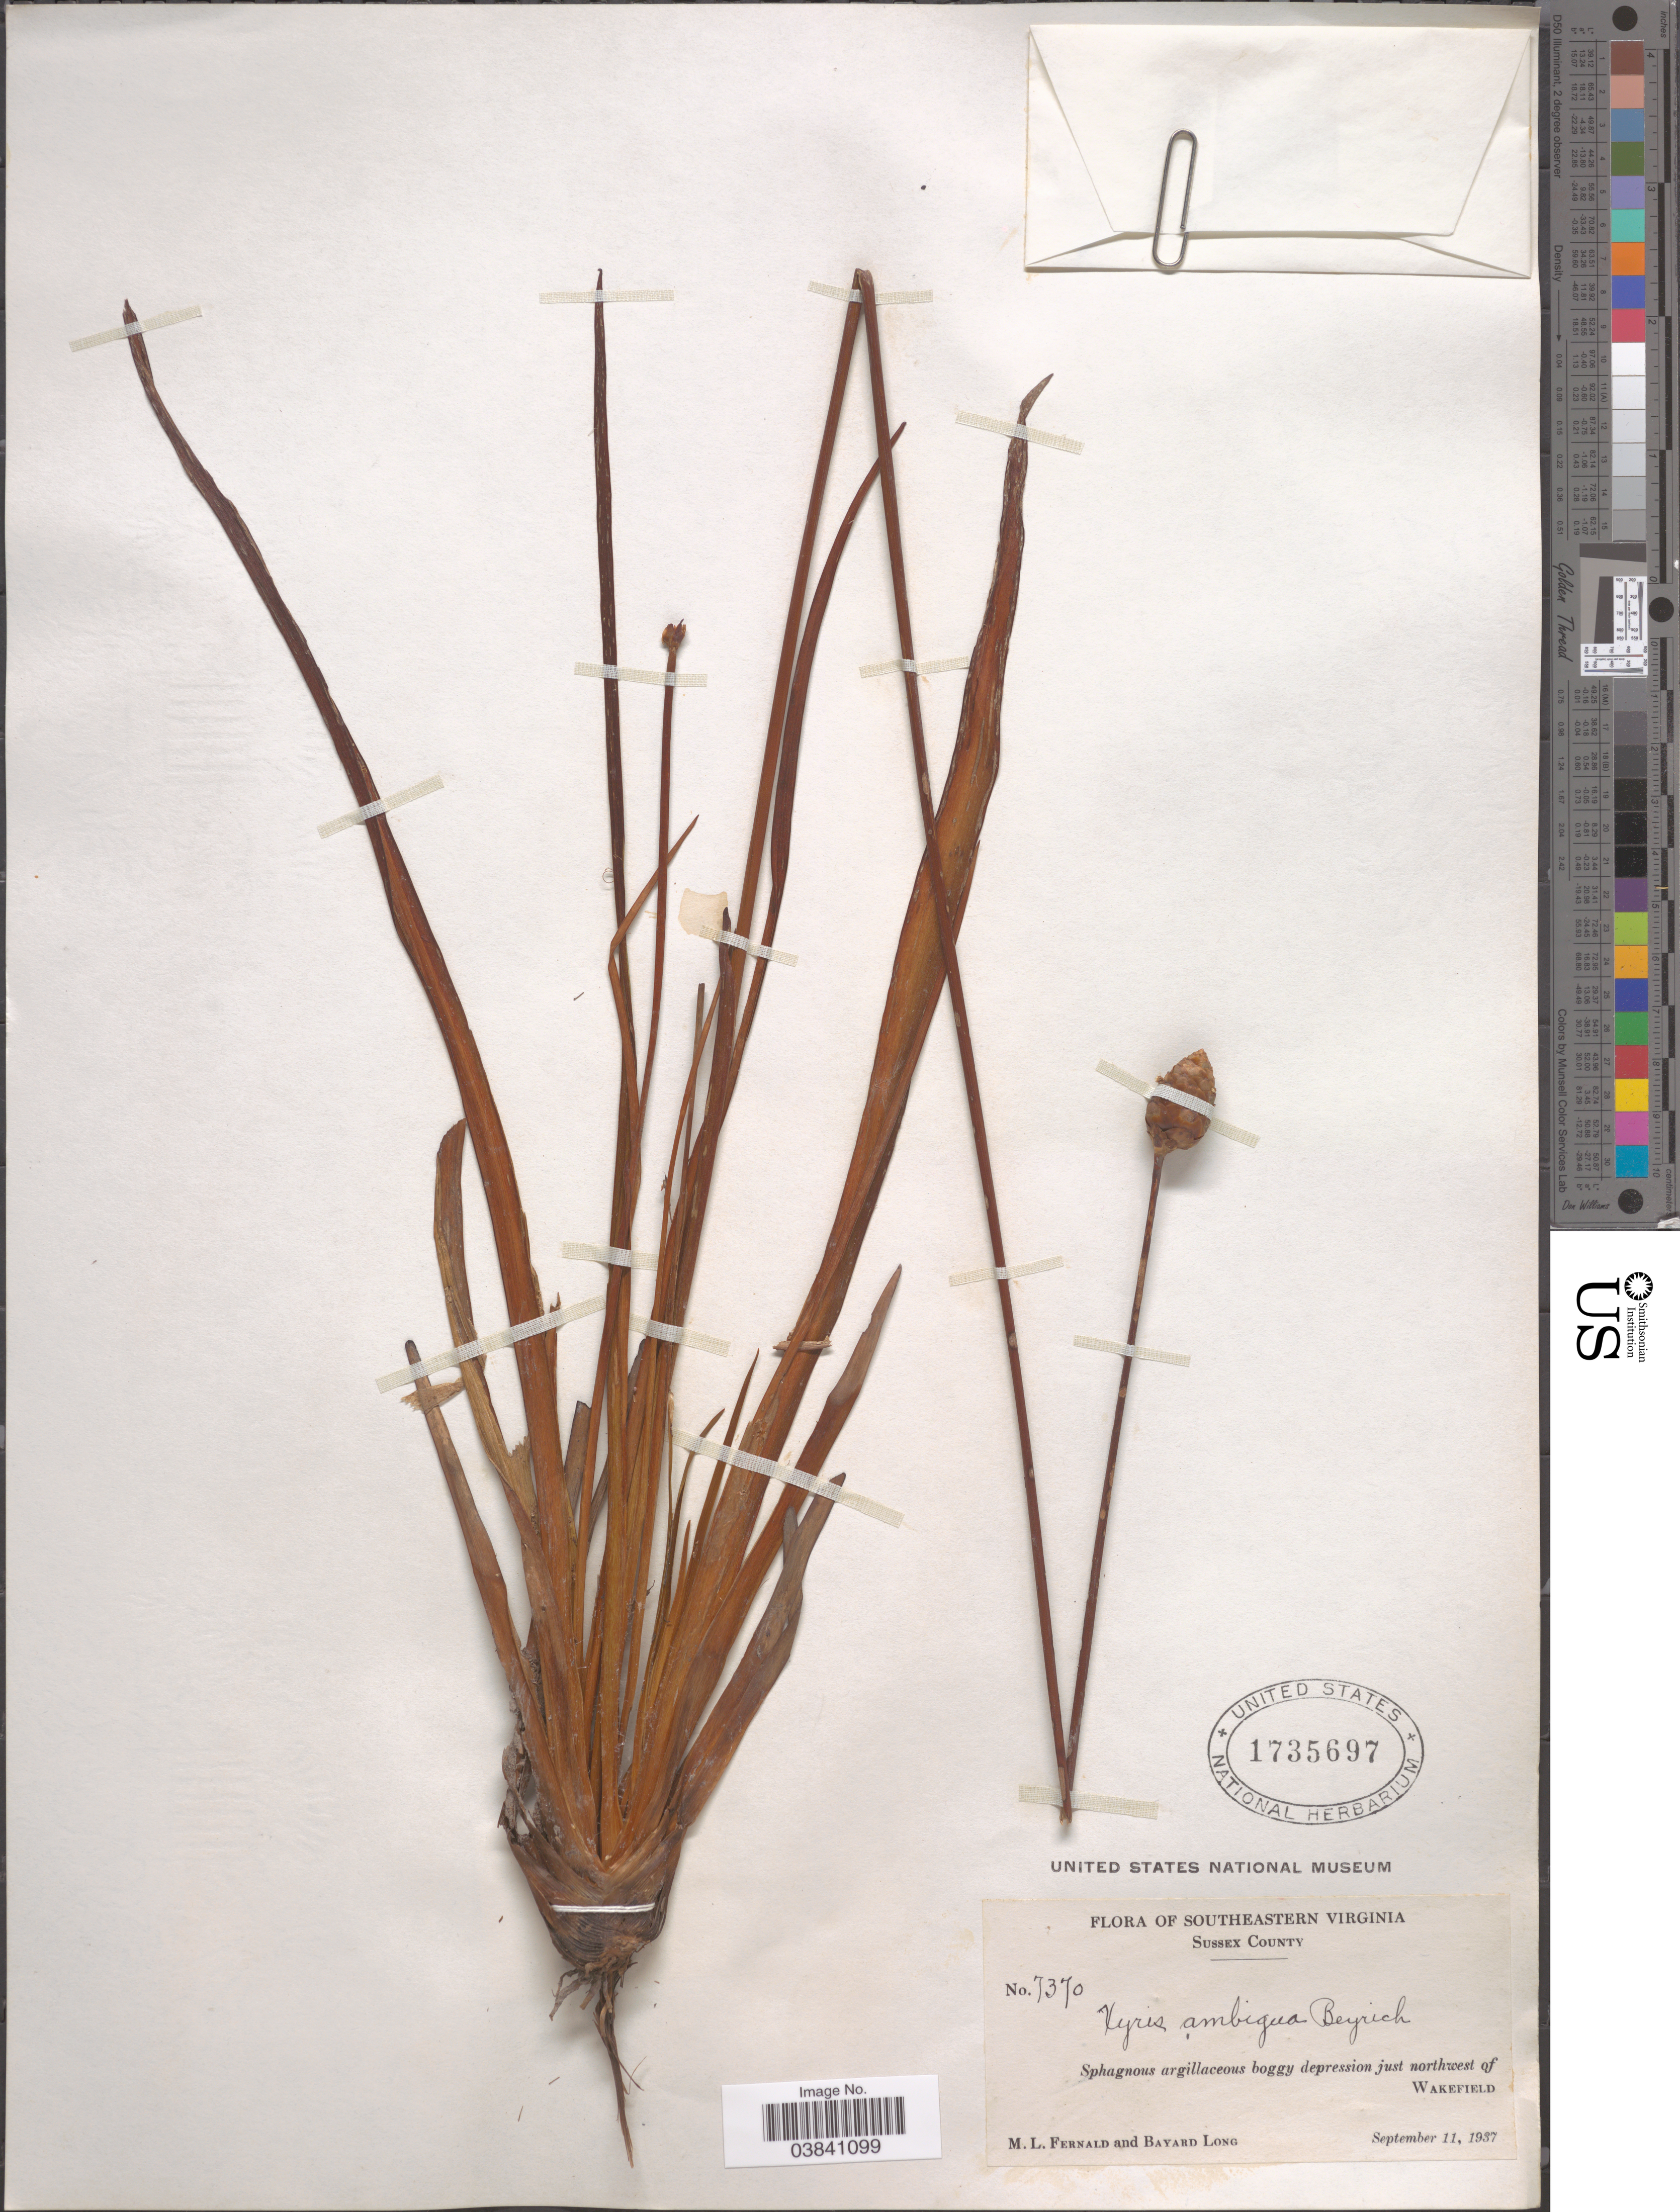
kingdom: Plantae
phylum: Tracheophyta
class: Liliopsida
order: Poales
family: Xyridaceae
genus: Xyris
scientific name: Xyris ambigua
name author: Beyr. ex Kunth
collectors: M. L. Fernald & B. Long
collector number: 7370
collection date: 1937-09-11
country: United States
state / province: Virginia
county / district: Sussex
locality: Southeastern Virginia. Sussex County. Sphagnous argillaceous boggy depression just northwest of Wakefield.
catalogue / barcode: US 1735697